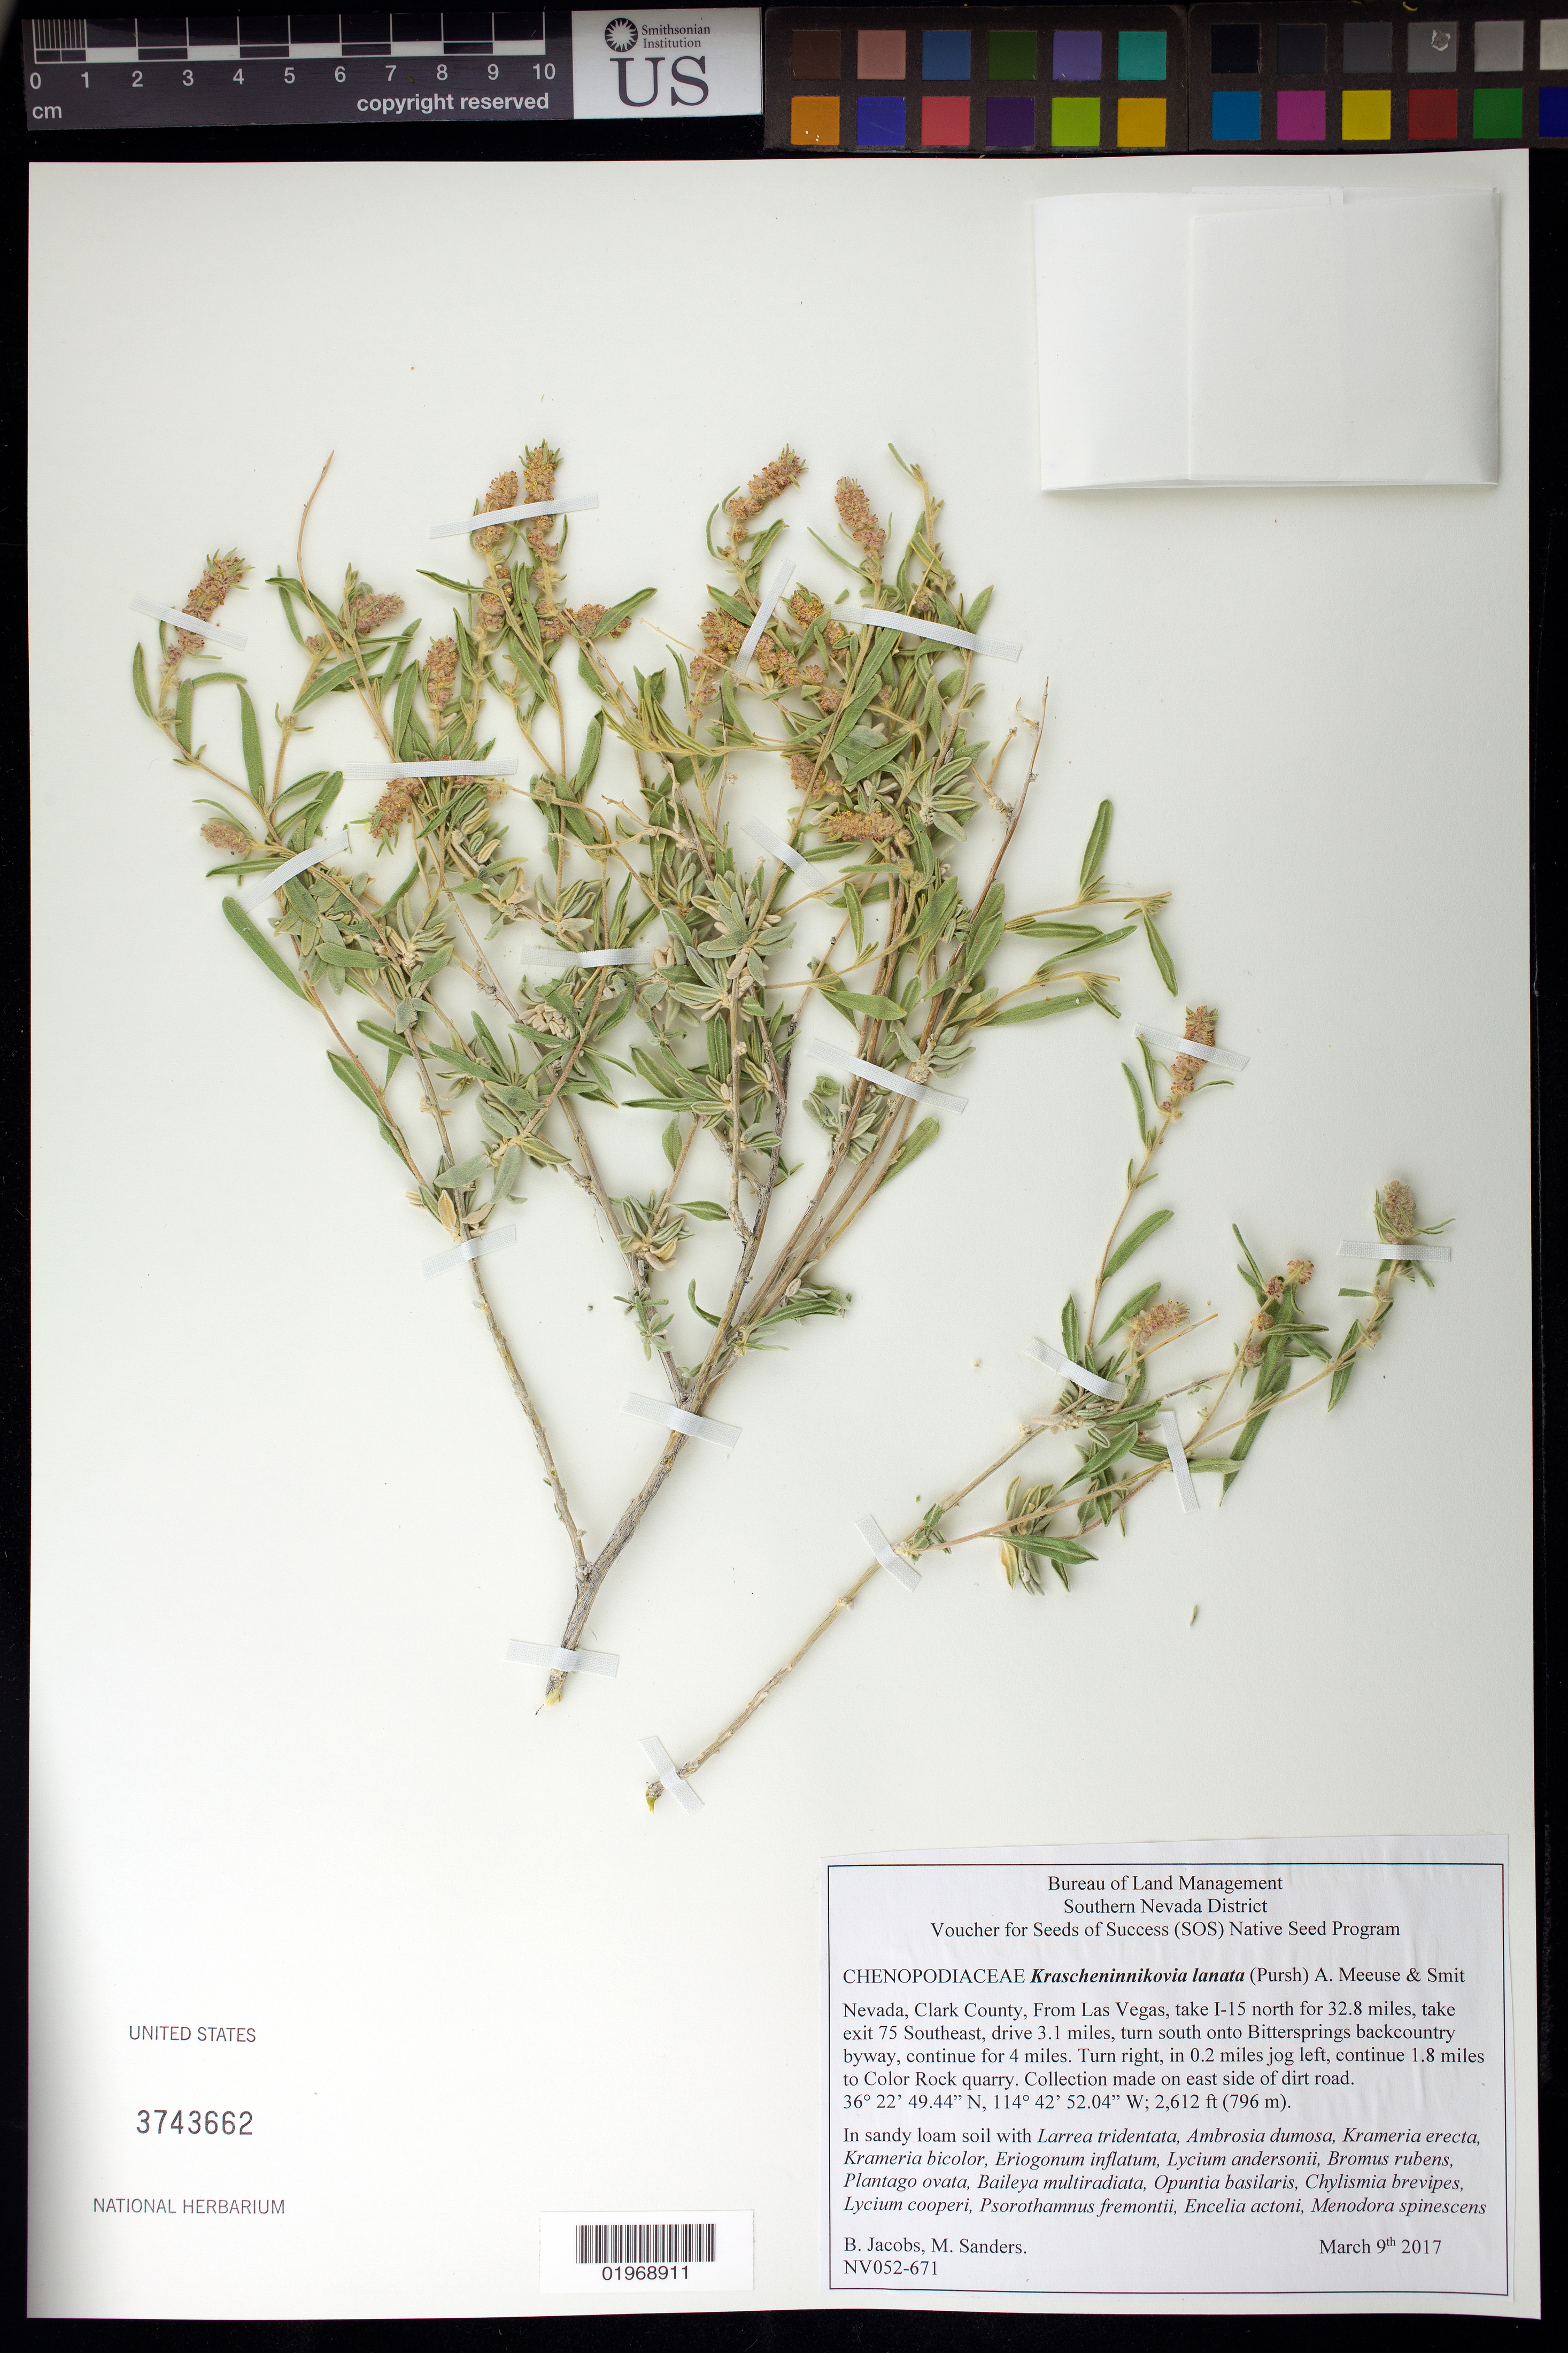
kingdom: Plantae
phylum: Tracheophyta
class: Magnoliopsida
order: Caryophyllales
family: Amaranthaceae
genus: Krascheninnikovia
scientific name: Krascheninnikovia lanata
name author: (Pursh) A. Meeuse & A.Smit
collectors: B. Jacobs & M. Sanders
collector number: NV052-671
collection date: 2017-03-09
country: United States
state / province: Nevada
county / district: Clark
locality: Near Color Rock quarry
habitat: In loam sandy soil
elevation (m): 796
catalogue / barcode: US 3743662